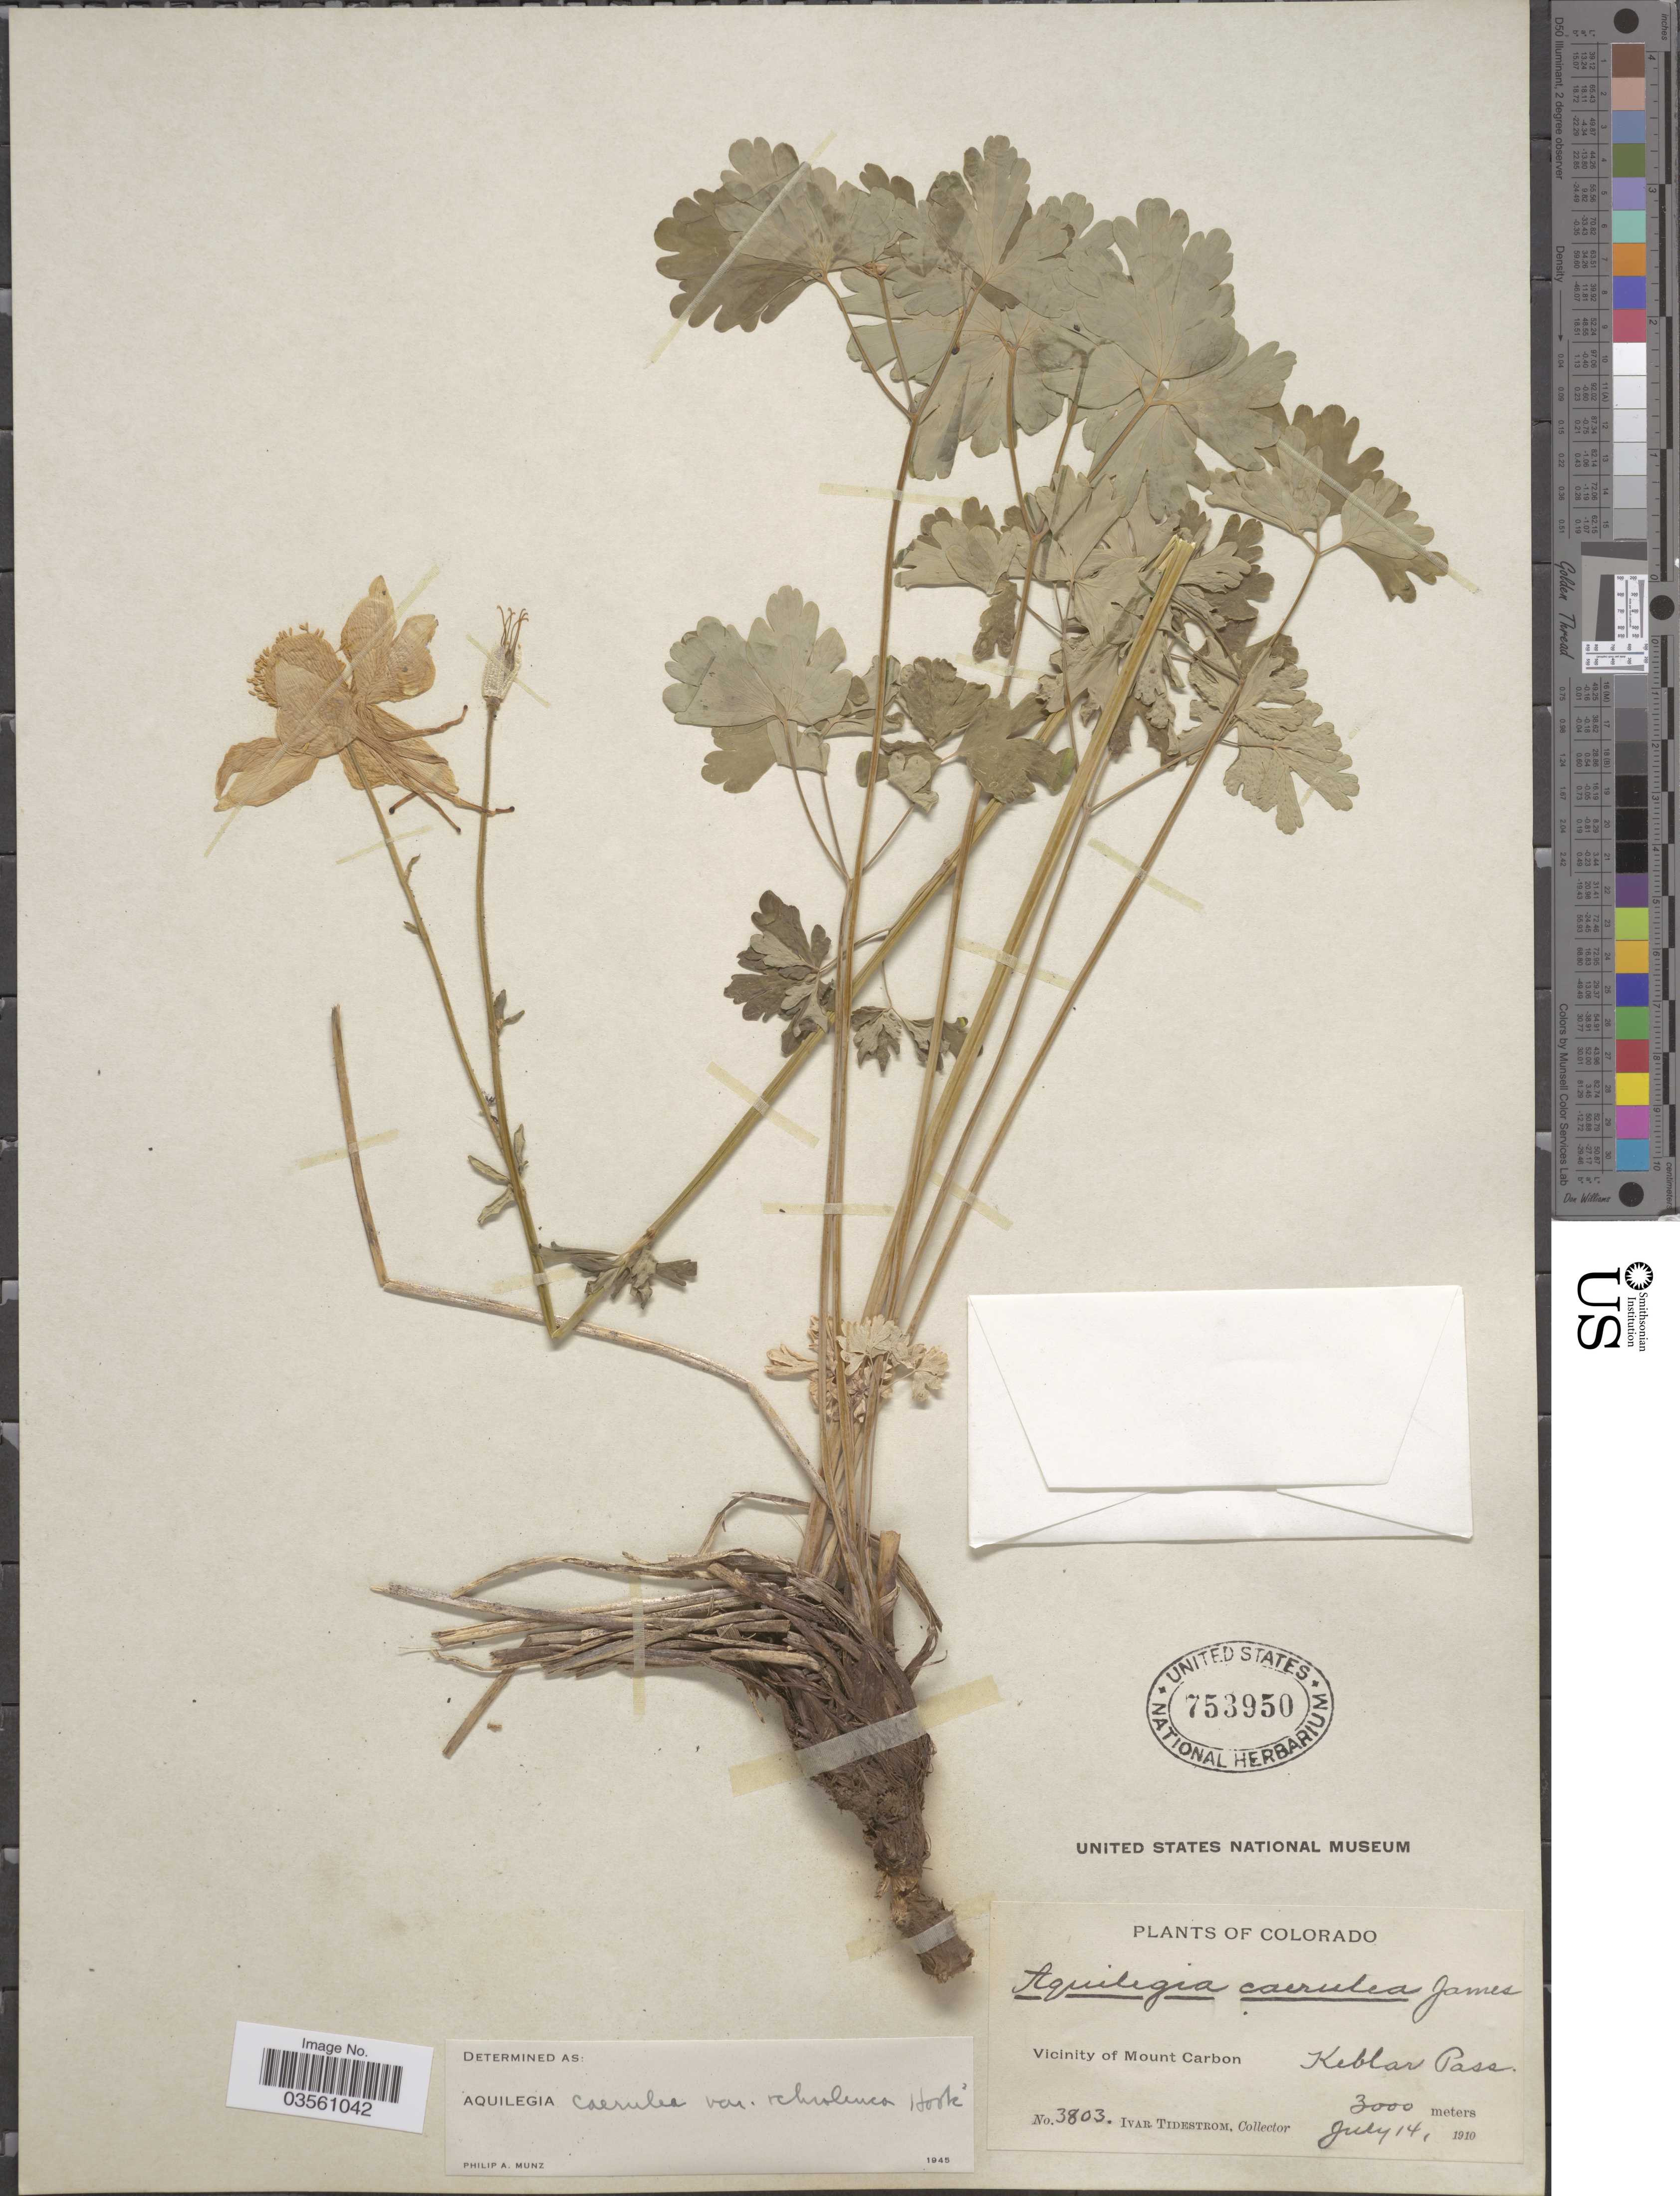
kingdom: Plantae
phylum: Tracheophyta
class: Magnoliopsida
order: Ranunculales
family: Ranunculaceae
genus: Aquilegia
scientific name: Aquilegia coerulea var. ochroleuca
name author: Hook.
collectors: I. F. Tidestrom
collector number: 3803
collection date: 1910-07-14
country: United States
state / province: Colorado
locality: Vicinity of Mount Carbon. Keblar Pass.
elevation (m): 3000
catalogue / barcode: US 753950